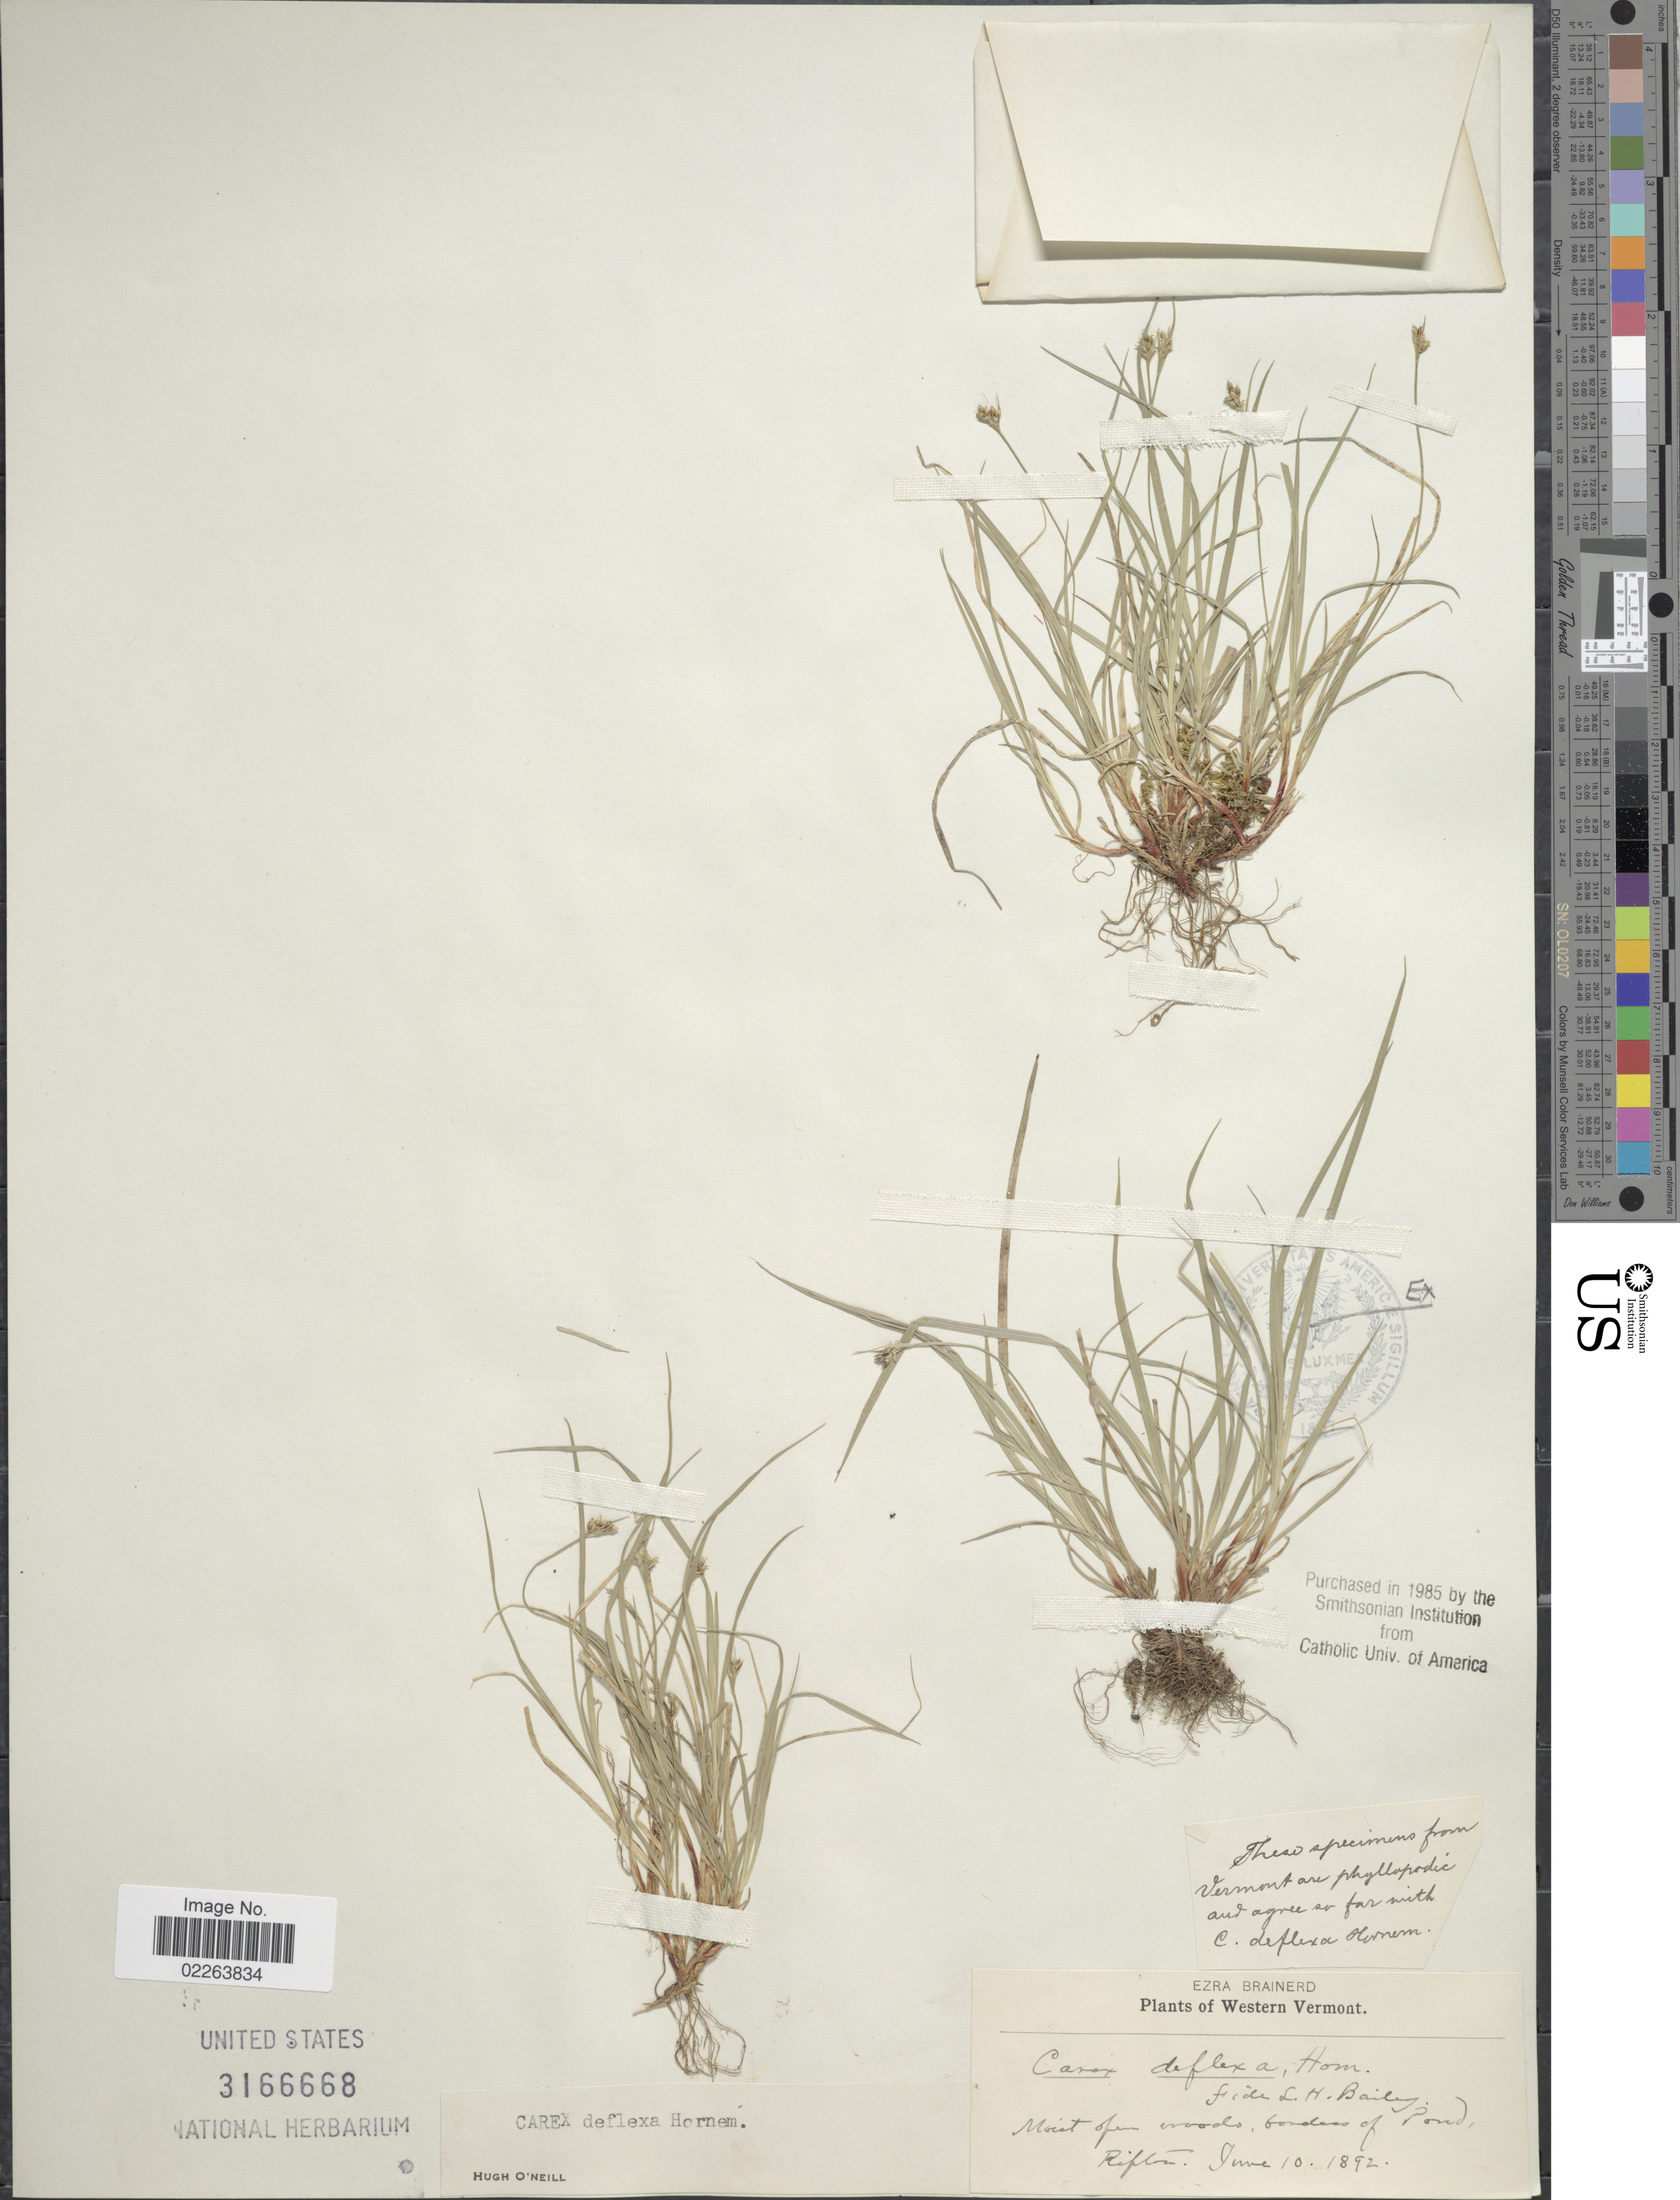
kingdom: Plantae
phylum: Tracheophyta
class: Liliopsida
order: Poales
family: Cyperaceae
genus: Carex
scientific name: Carex deflexa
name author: Hornem.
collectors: E. Brainerd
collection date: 1892-06-10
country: United States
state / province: Vermont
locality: Western Vermont, Moist open woods, borders of Pond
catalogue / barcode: US 3166668